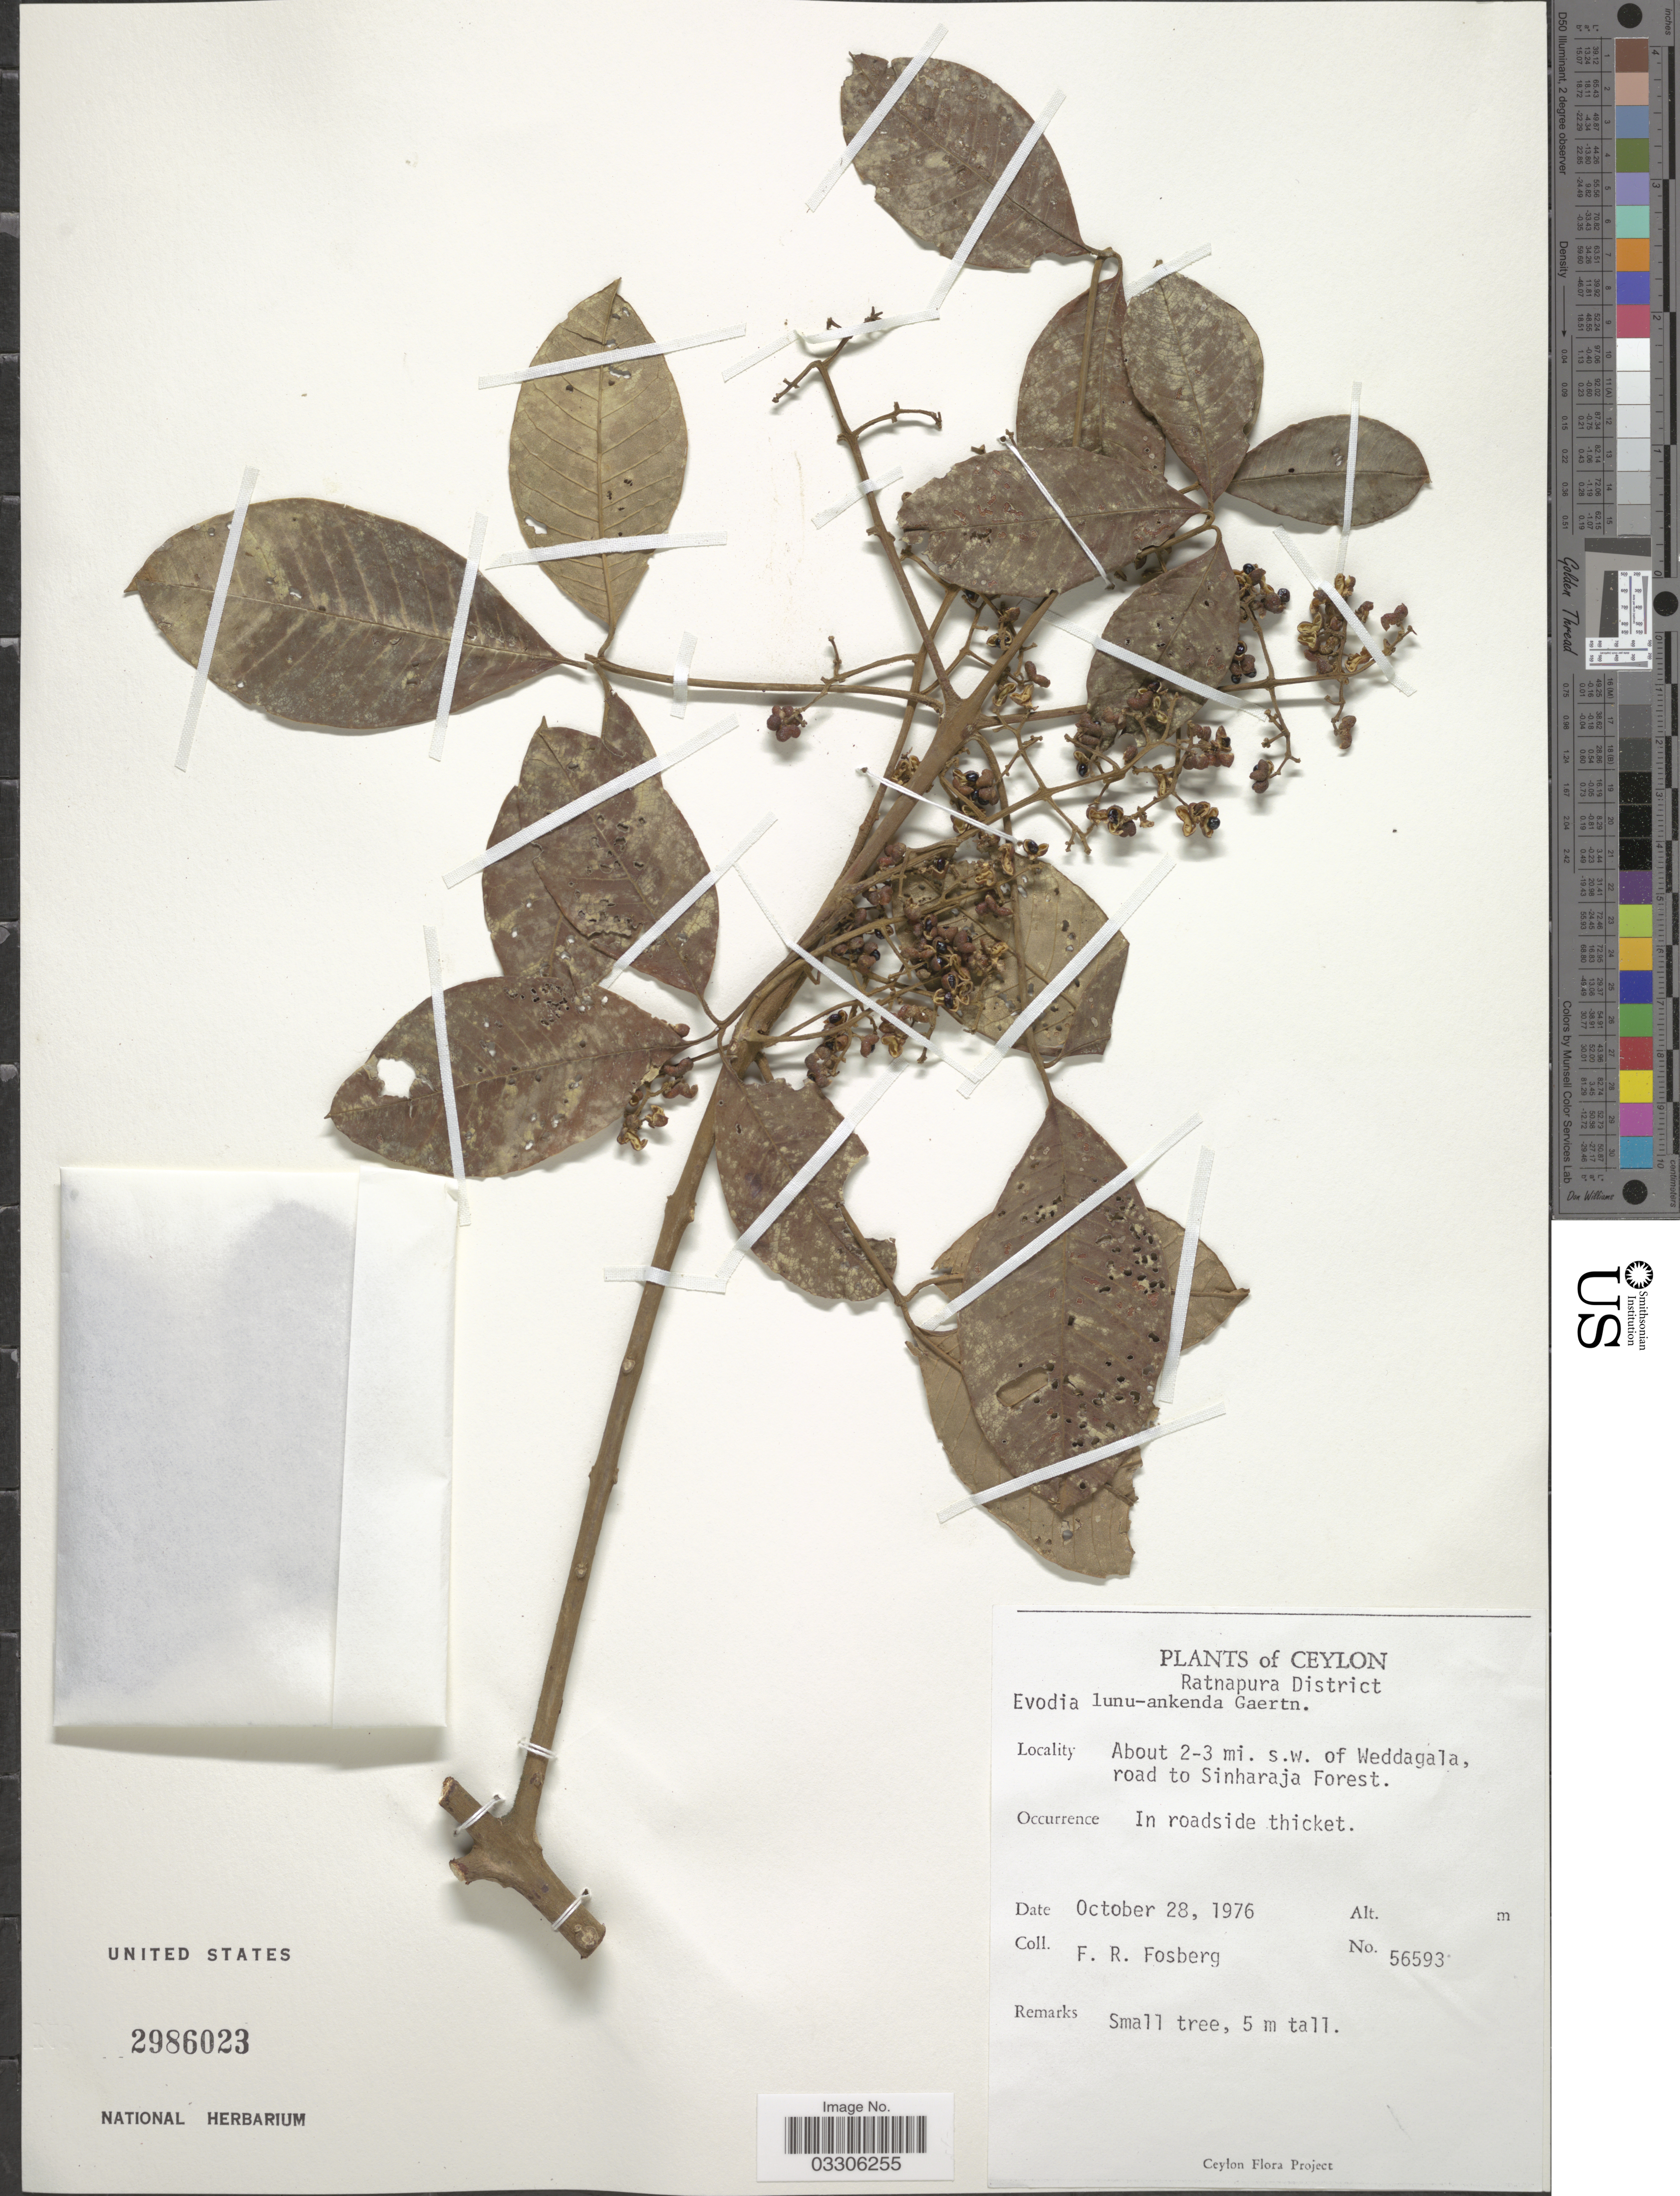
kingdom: Plantae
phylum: Tracheophyta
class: Magnoliopsida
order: Sapindales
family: Rutaceae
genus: Melicope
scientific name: Melicope lunu-ankenda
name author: (Gaertn.) T.G. Hartley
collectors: F. R. Fosberg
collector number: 56593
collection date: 1976-10-28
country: Sri Lanka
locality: Ceylon. Ratnapura District. About 2-3 mi. s. w. of Weddagala, road to Sinharaja Forest.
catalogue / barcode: US 2986023